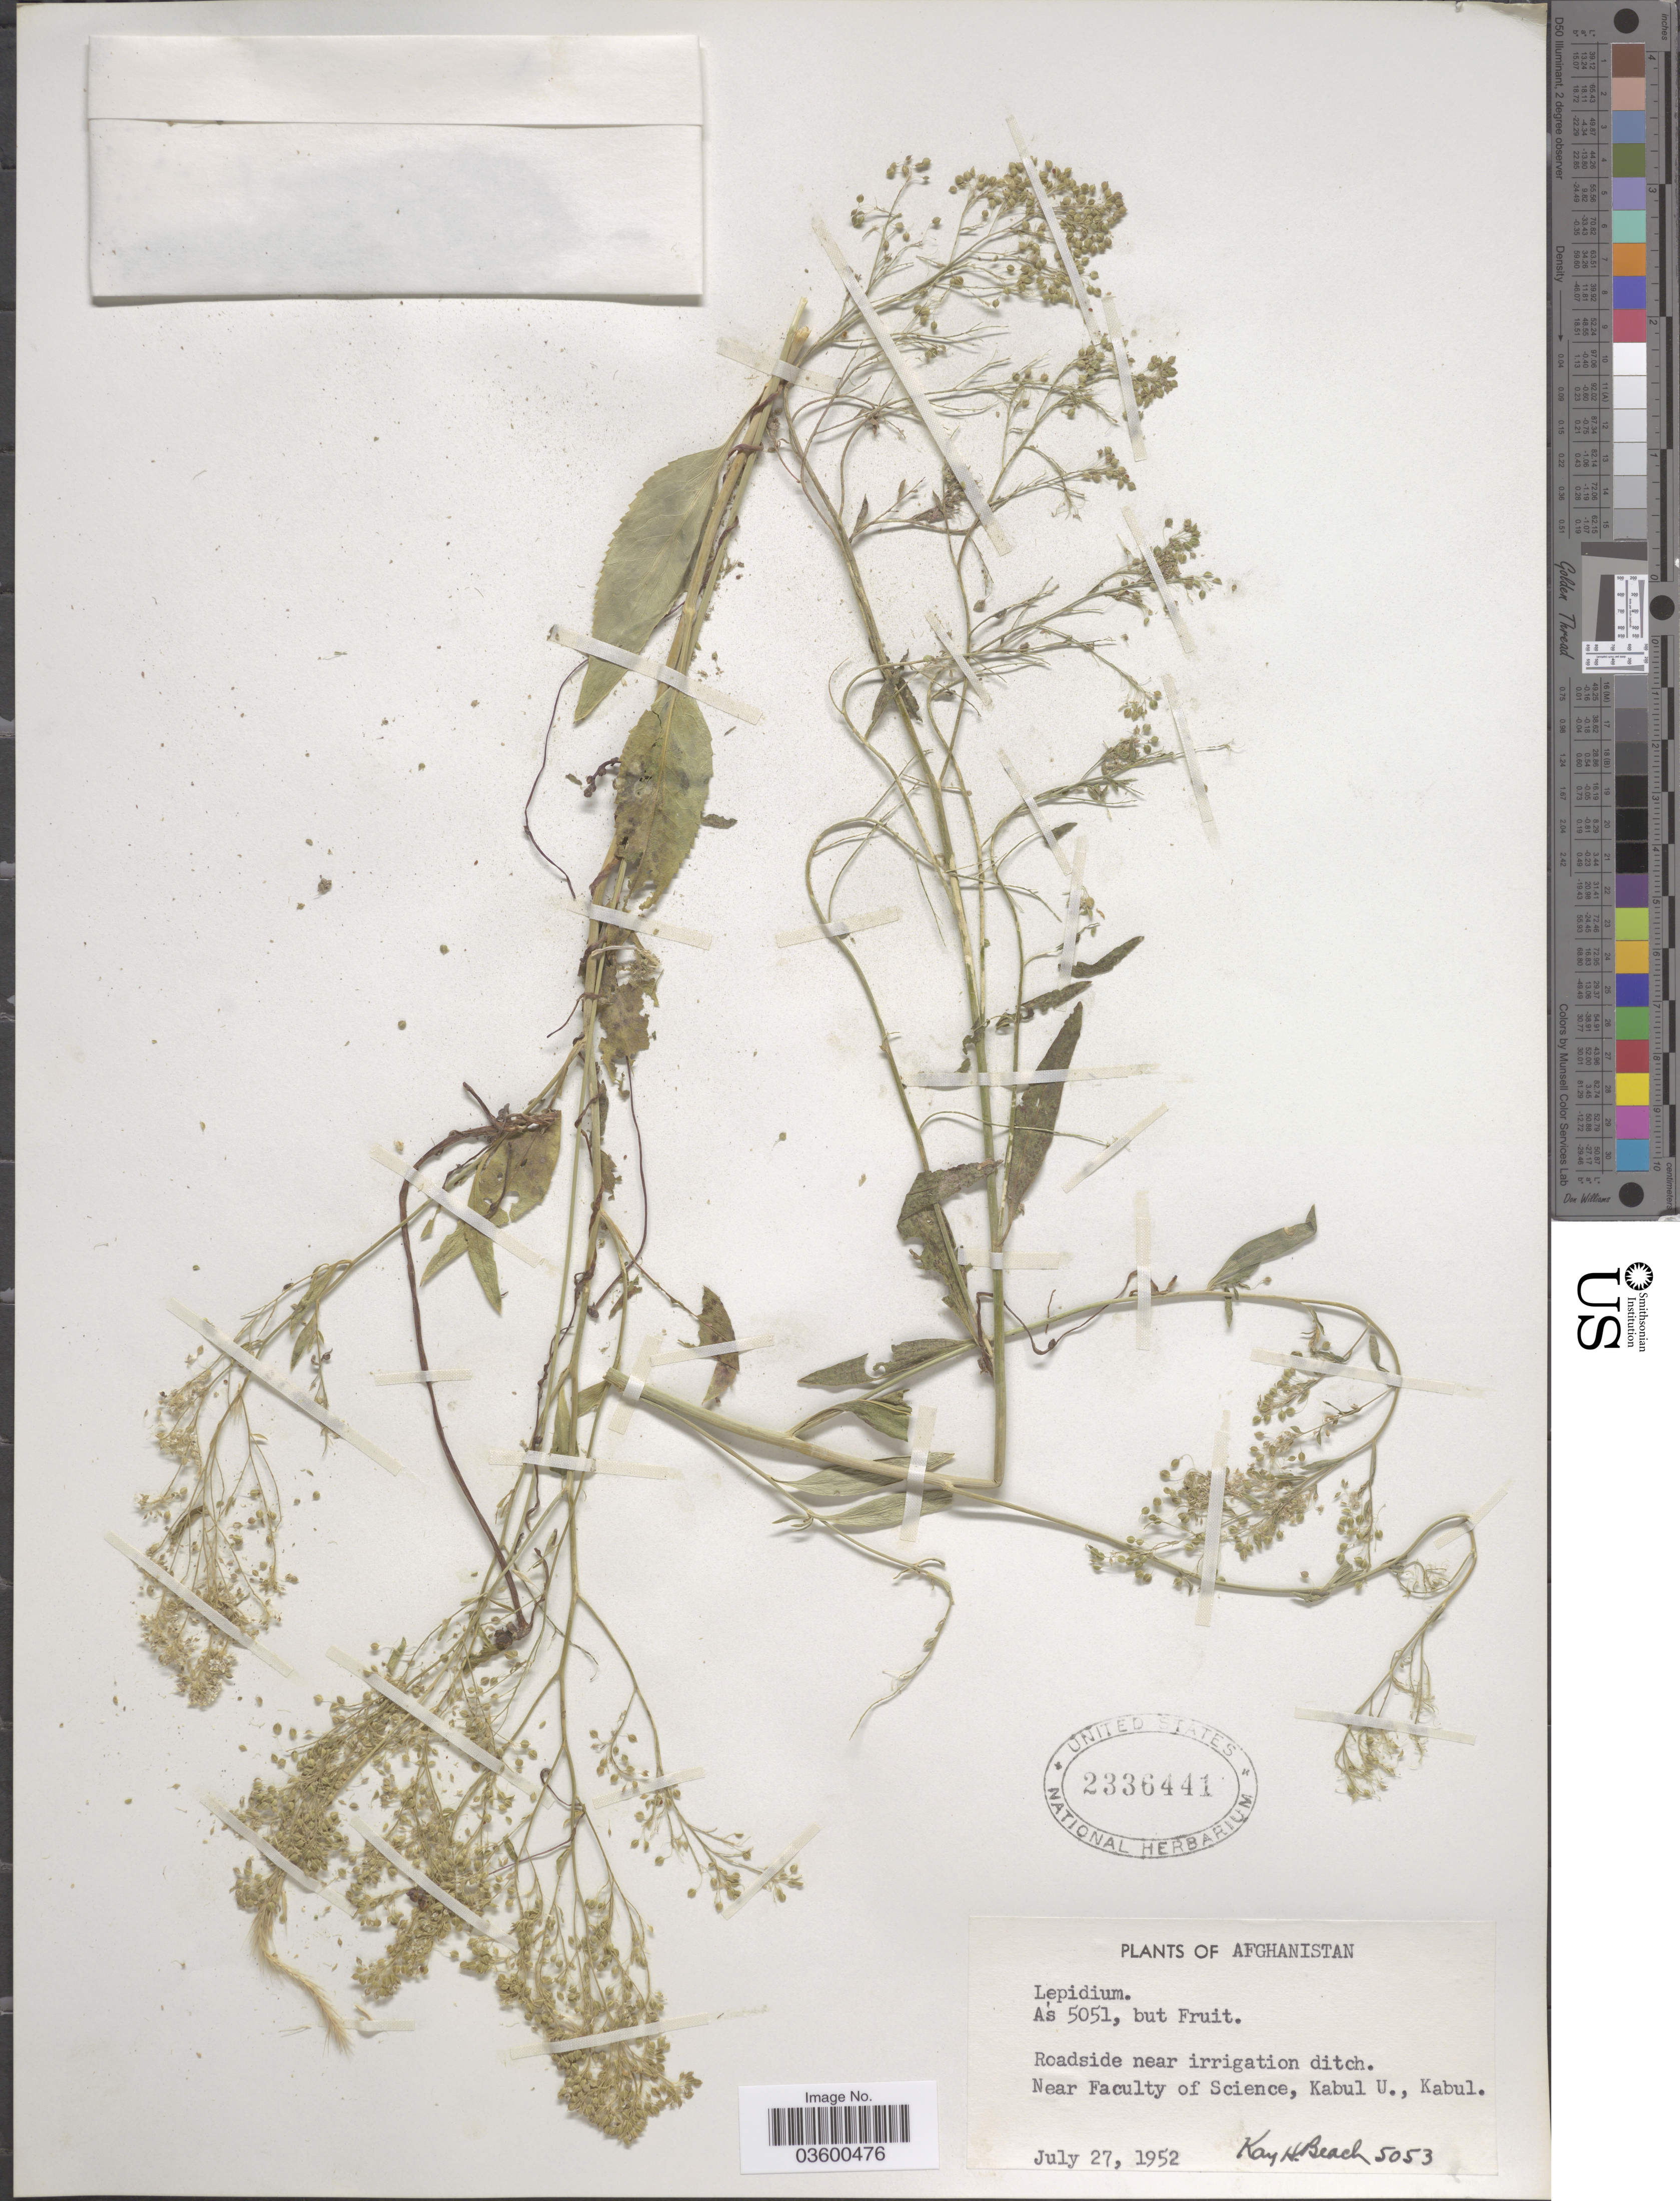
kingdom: Plantae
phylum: Tracheophyta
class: Magnoliopsida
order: Brassicales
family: Brassicaceae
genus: Lepidium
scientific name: Lepidium sp.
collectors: K. H. Beach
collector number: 5053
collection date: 1952-07-27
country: Afghanistan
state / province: Kabul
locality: Near Faculty of Science, Kabul U.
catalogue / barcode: US 2336441